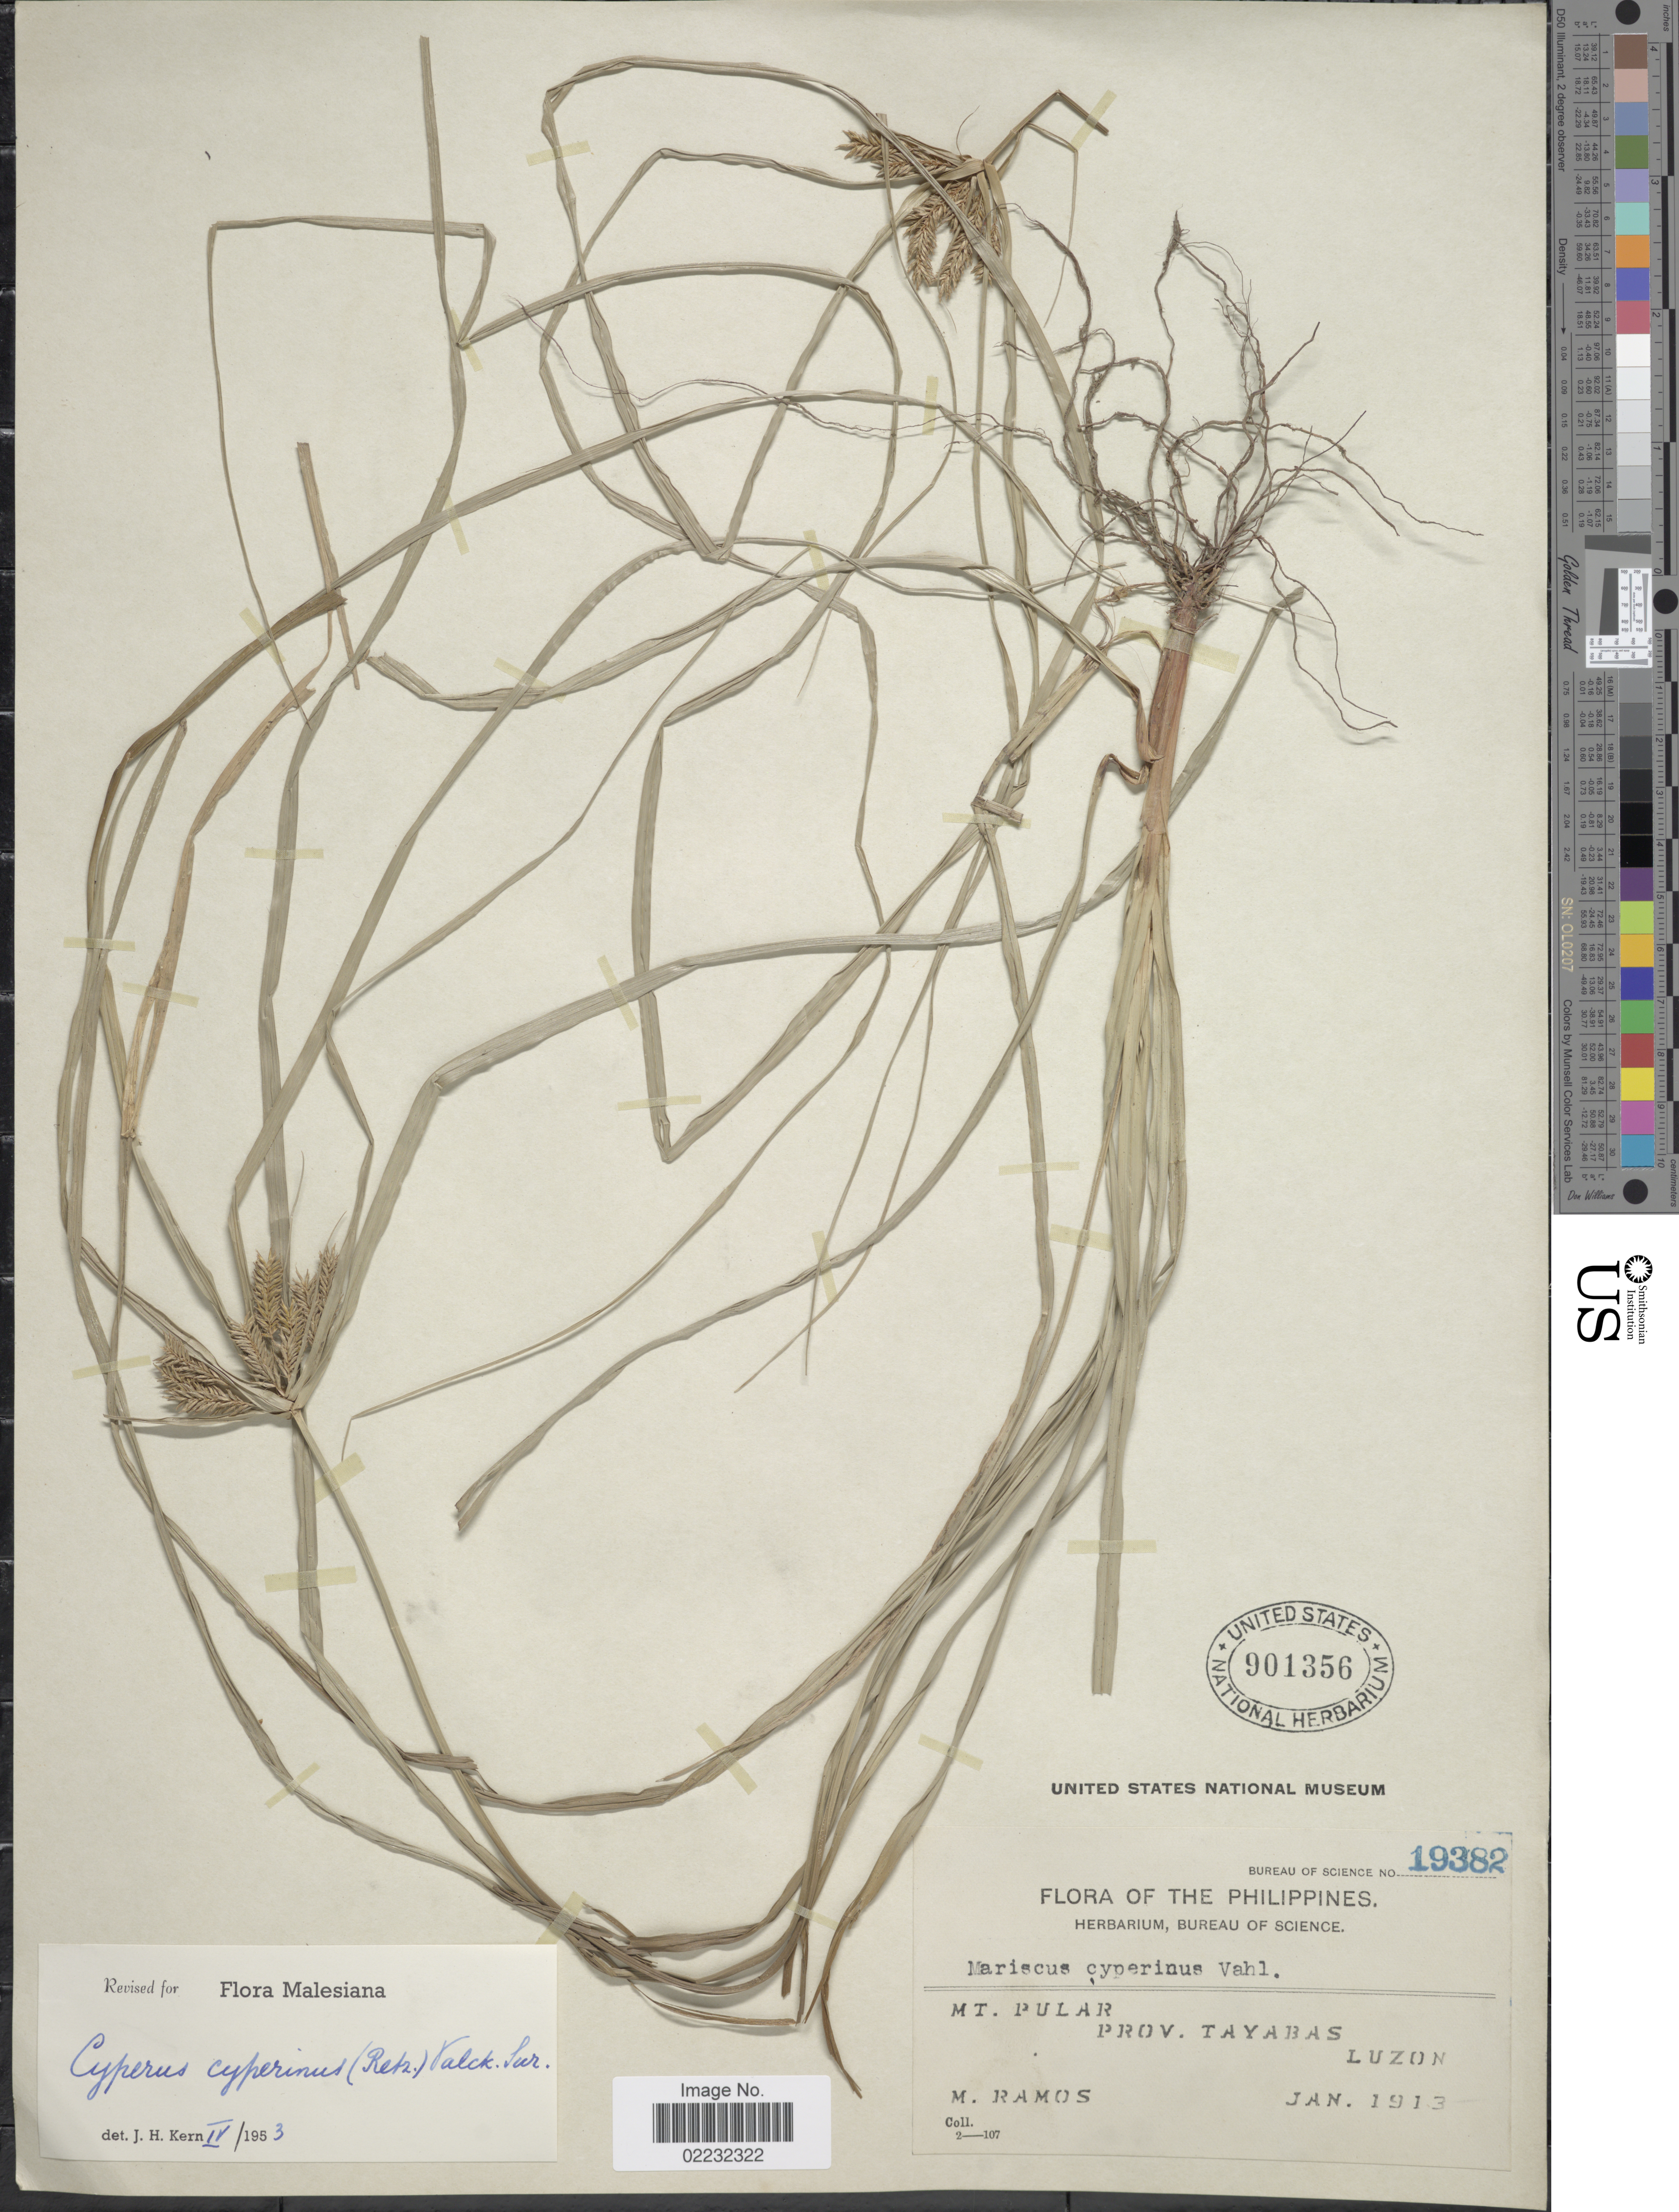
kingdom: Plantae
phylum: Tracheophyta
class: Liliopsida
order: Poales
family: Cyperaceae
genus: Cyperus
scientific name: Cyperus cyperinus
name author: (Retz.) Valck. Sur.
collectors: M. Ramos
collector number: Bureau of Science 19382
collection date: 1913-01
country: Philippines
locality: Mt. Pular, Prov. Tayabas, Luzon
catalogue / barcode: US 901356